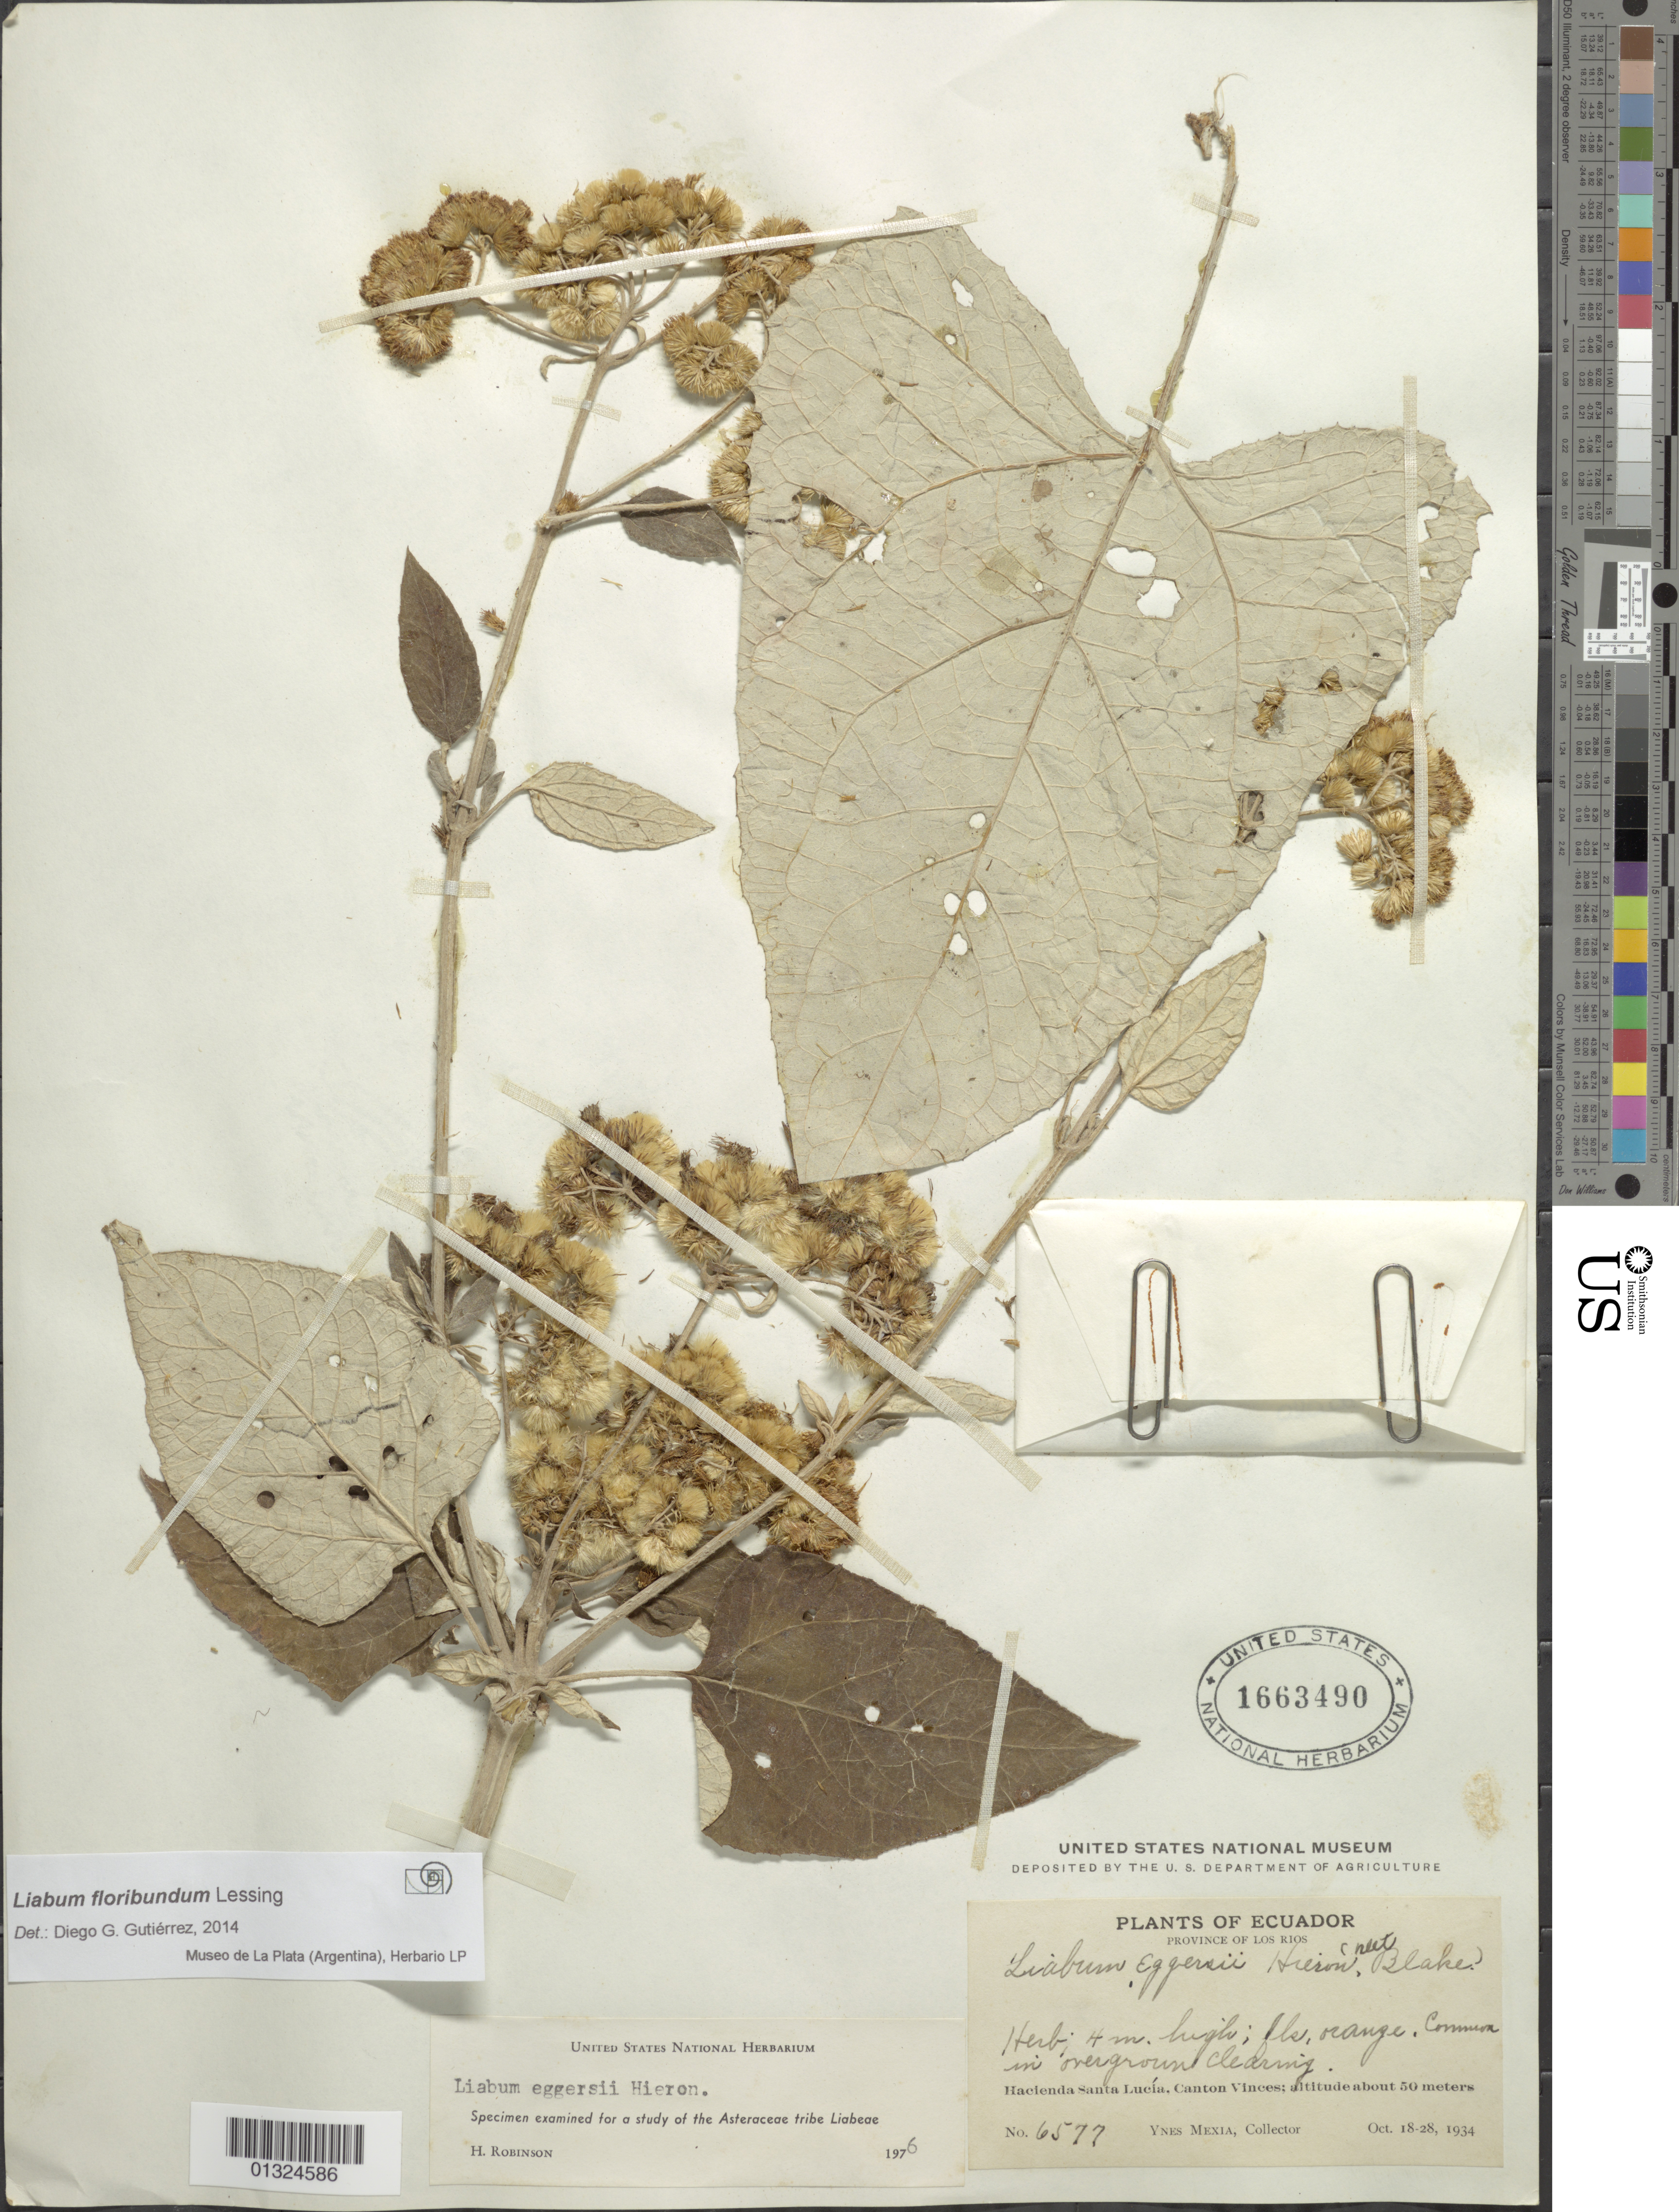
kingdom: Plantae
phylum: Tracheophyta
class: Magnoliopsida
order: Asterales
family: Asteraceae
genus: Liabum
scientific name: Liabum floribundum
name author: Less.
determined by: Gutierrez, D. G.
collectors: Y. Mexia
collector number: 6577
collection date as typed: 18 Oct 1934 to 28 Oct 1934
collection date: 1934-10-18/1934-10-28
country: Ecuador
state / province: Los Ríos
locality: Hacienda Santa Lucía, Canton Vinces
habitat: common in overgrown clearings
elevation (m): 50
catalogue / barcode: US 1663490